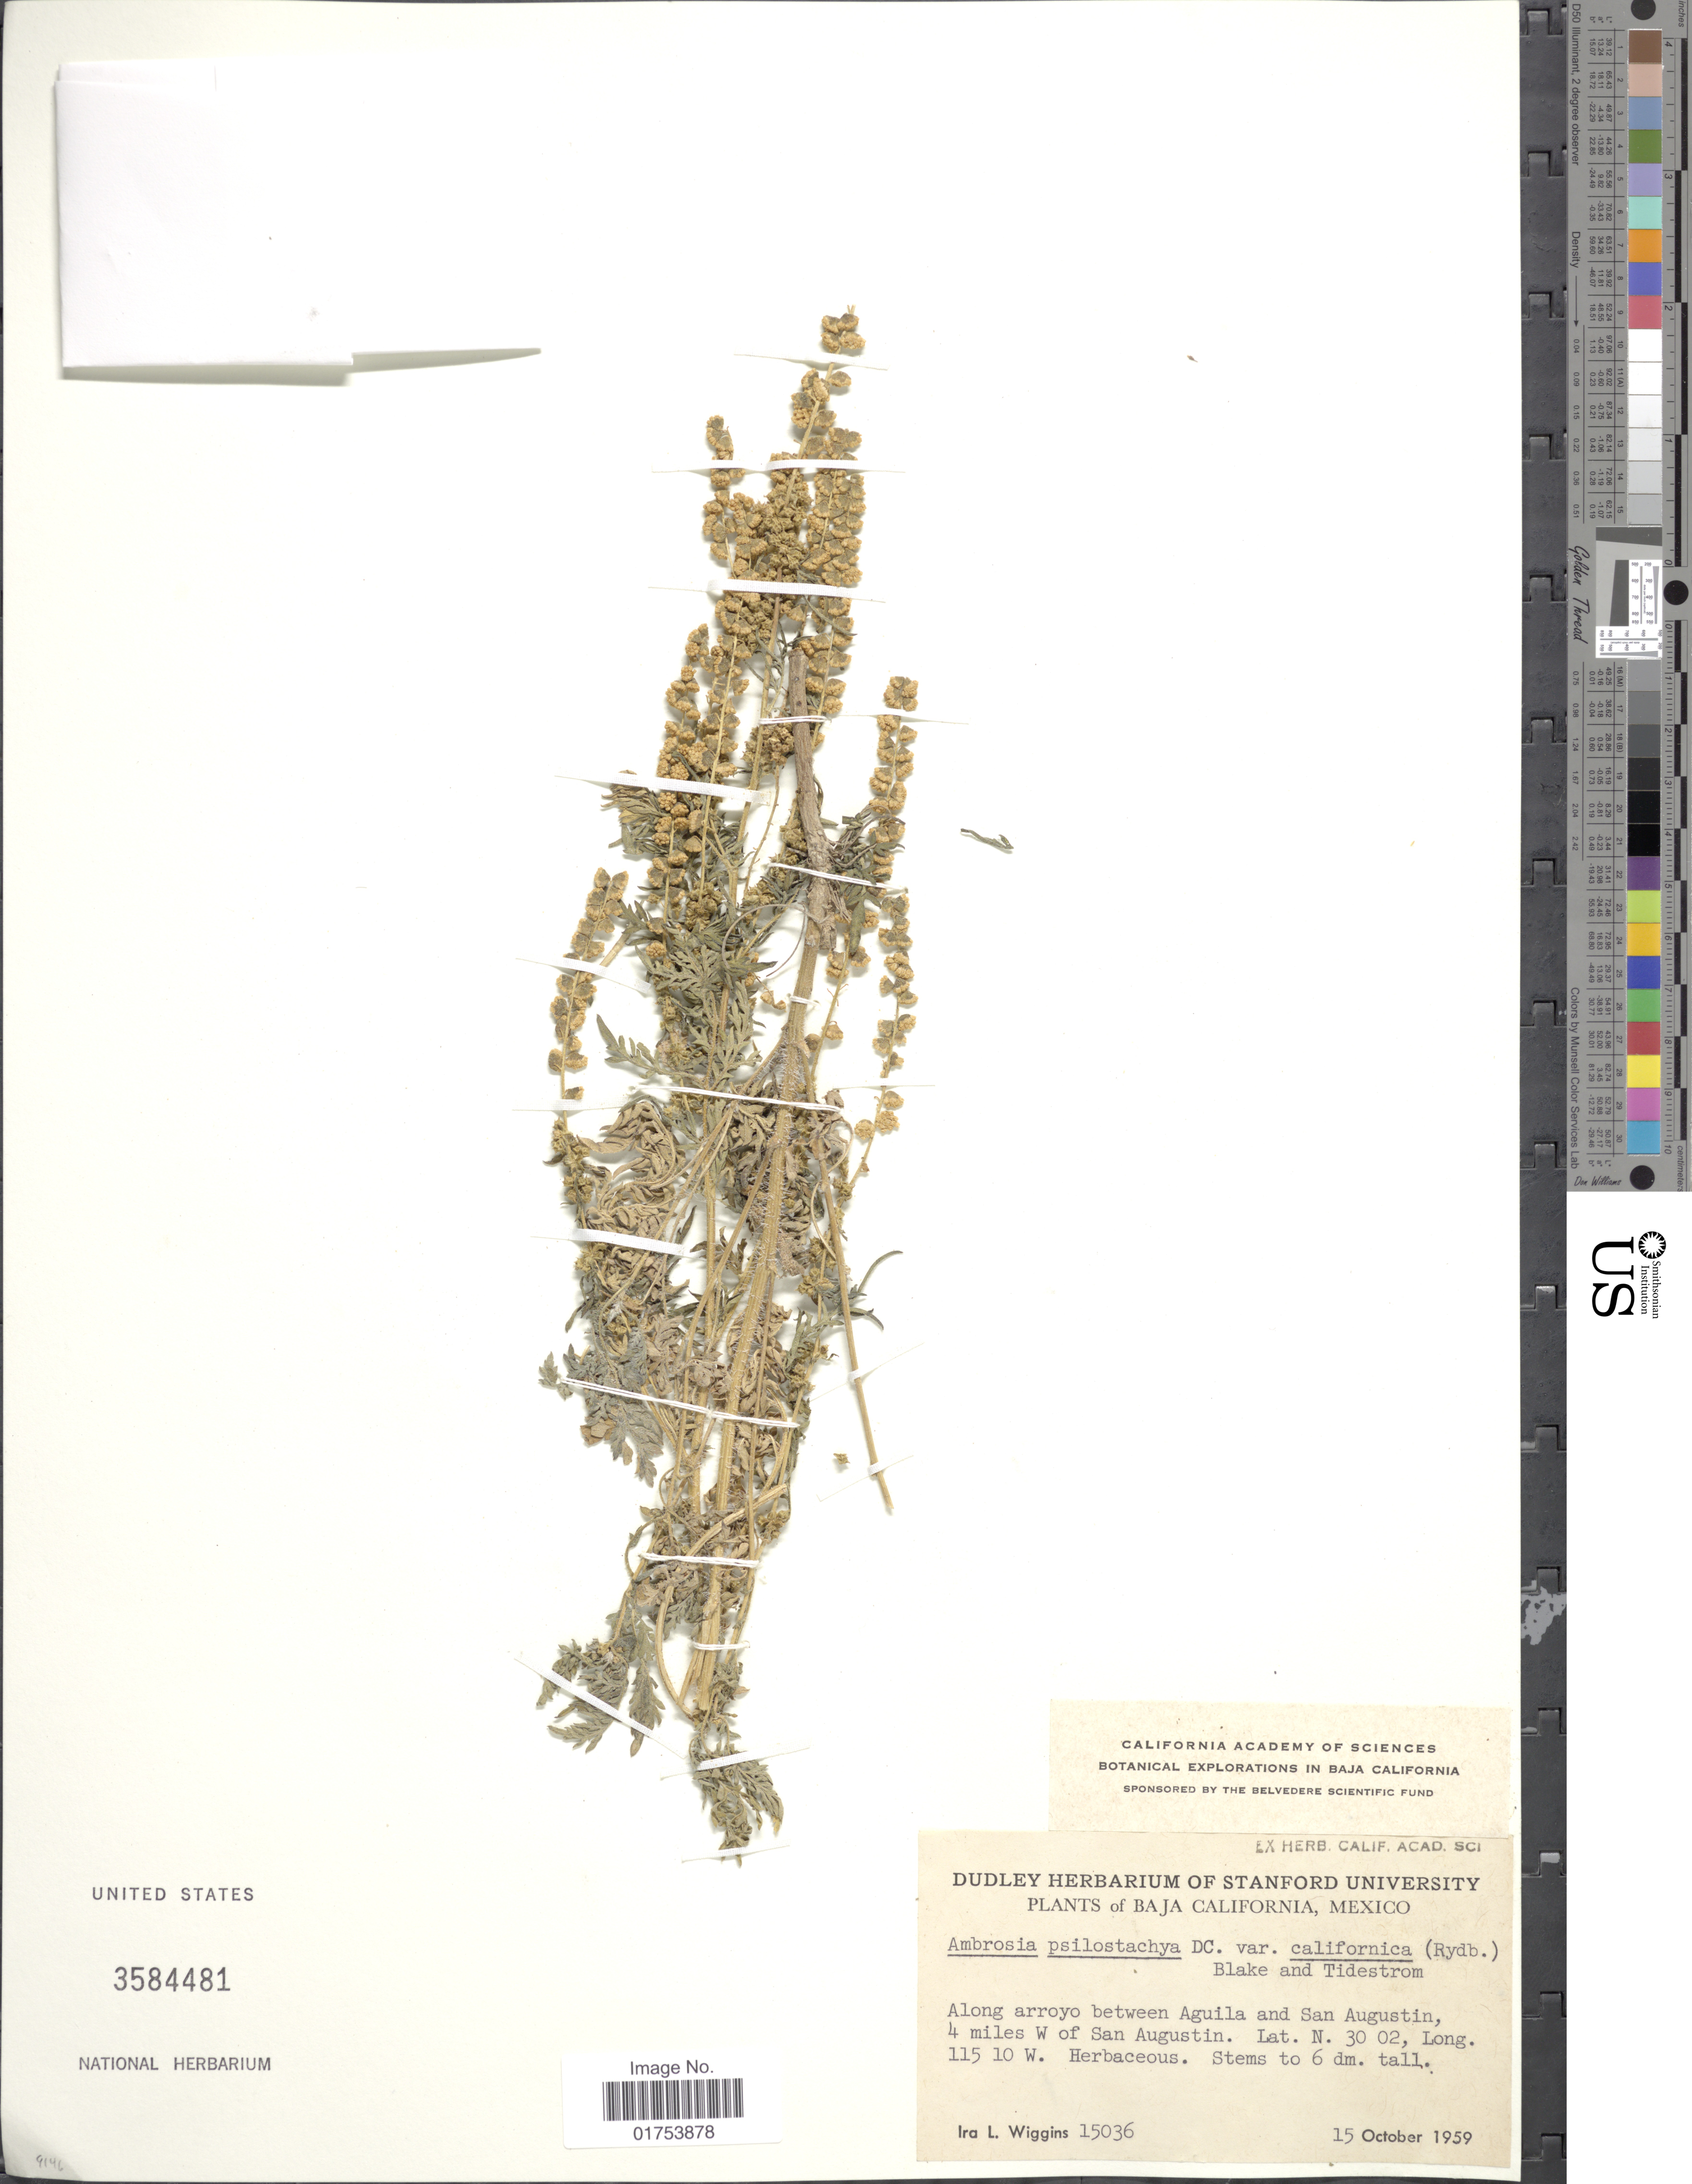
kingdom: Plantae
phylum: Tracheophyta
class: Magnoliopsida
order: Asterales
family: Asteraceae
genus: Ambrosia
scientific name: Ambrosia psilostachya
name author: DC.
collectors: I. L. Wiggins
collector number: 15036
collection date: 1959-10-15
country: Mexico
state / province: Baja California Norte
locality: Along Arroyo between Aguila and San Augustin, 4 miles W of San Augustin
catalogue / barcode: US 3584481